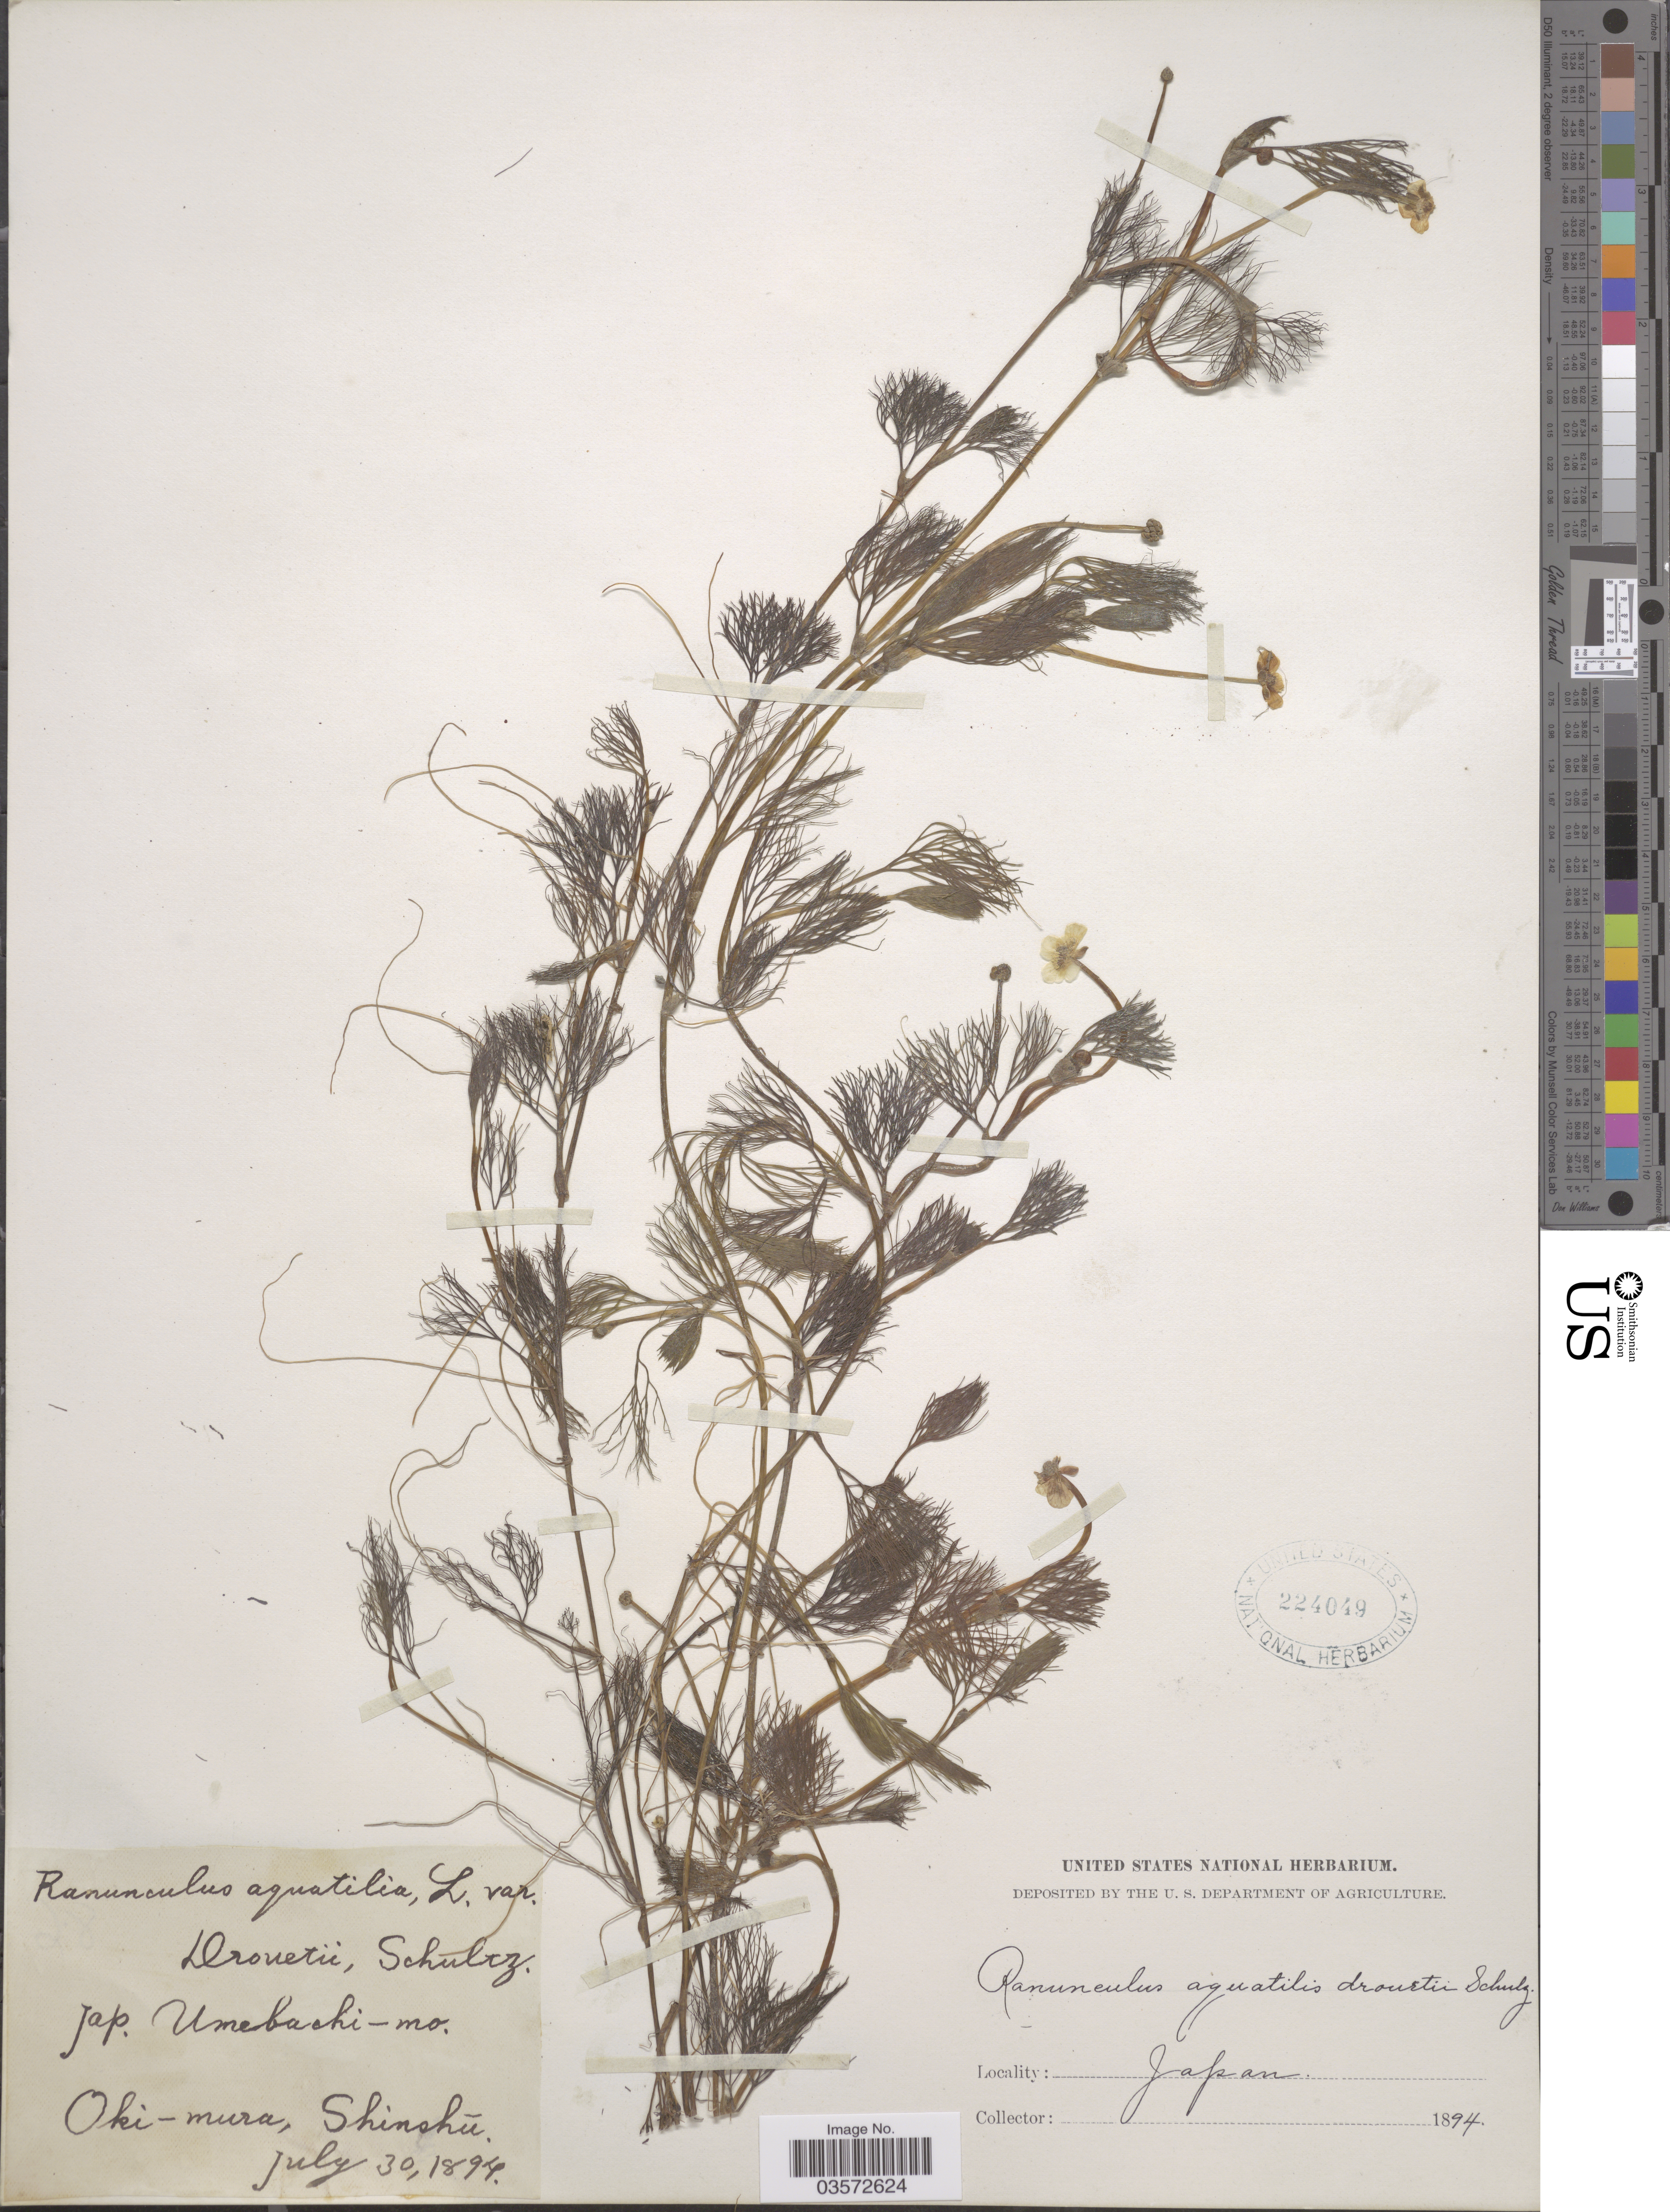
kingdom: Plantae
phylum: Tracheophyta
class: Magnoliopsida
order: Ranunculales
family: Ranunculaceae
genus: Ranunculus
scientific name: Ranunculus flaccidus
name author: Hook. f. & Thomson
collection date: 1894-07-30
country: Japan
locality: Oki-mura, Shinshu.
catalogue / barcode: US 224049